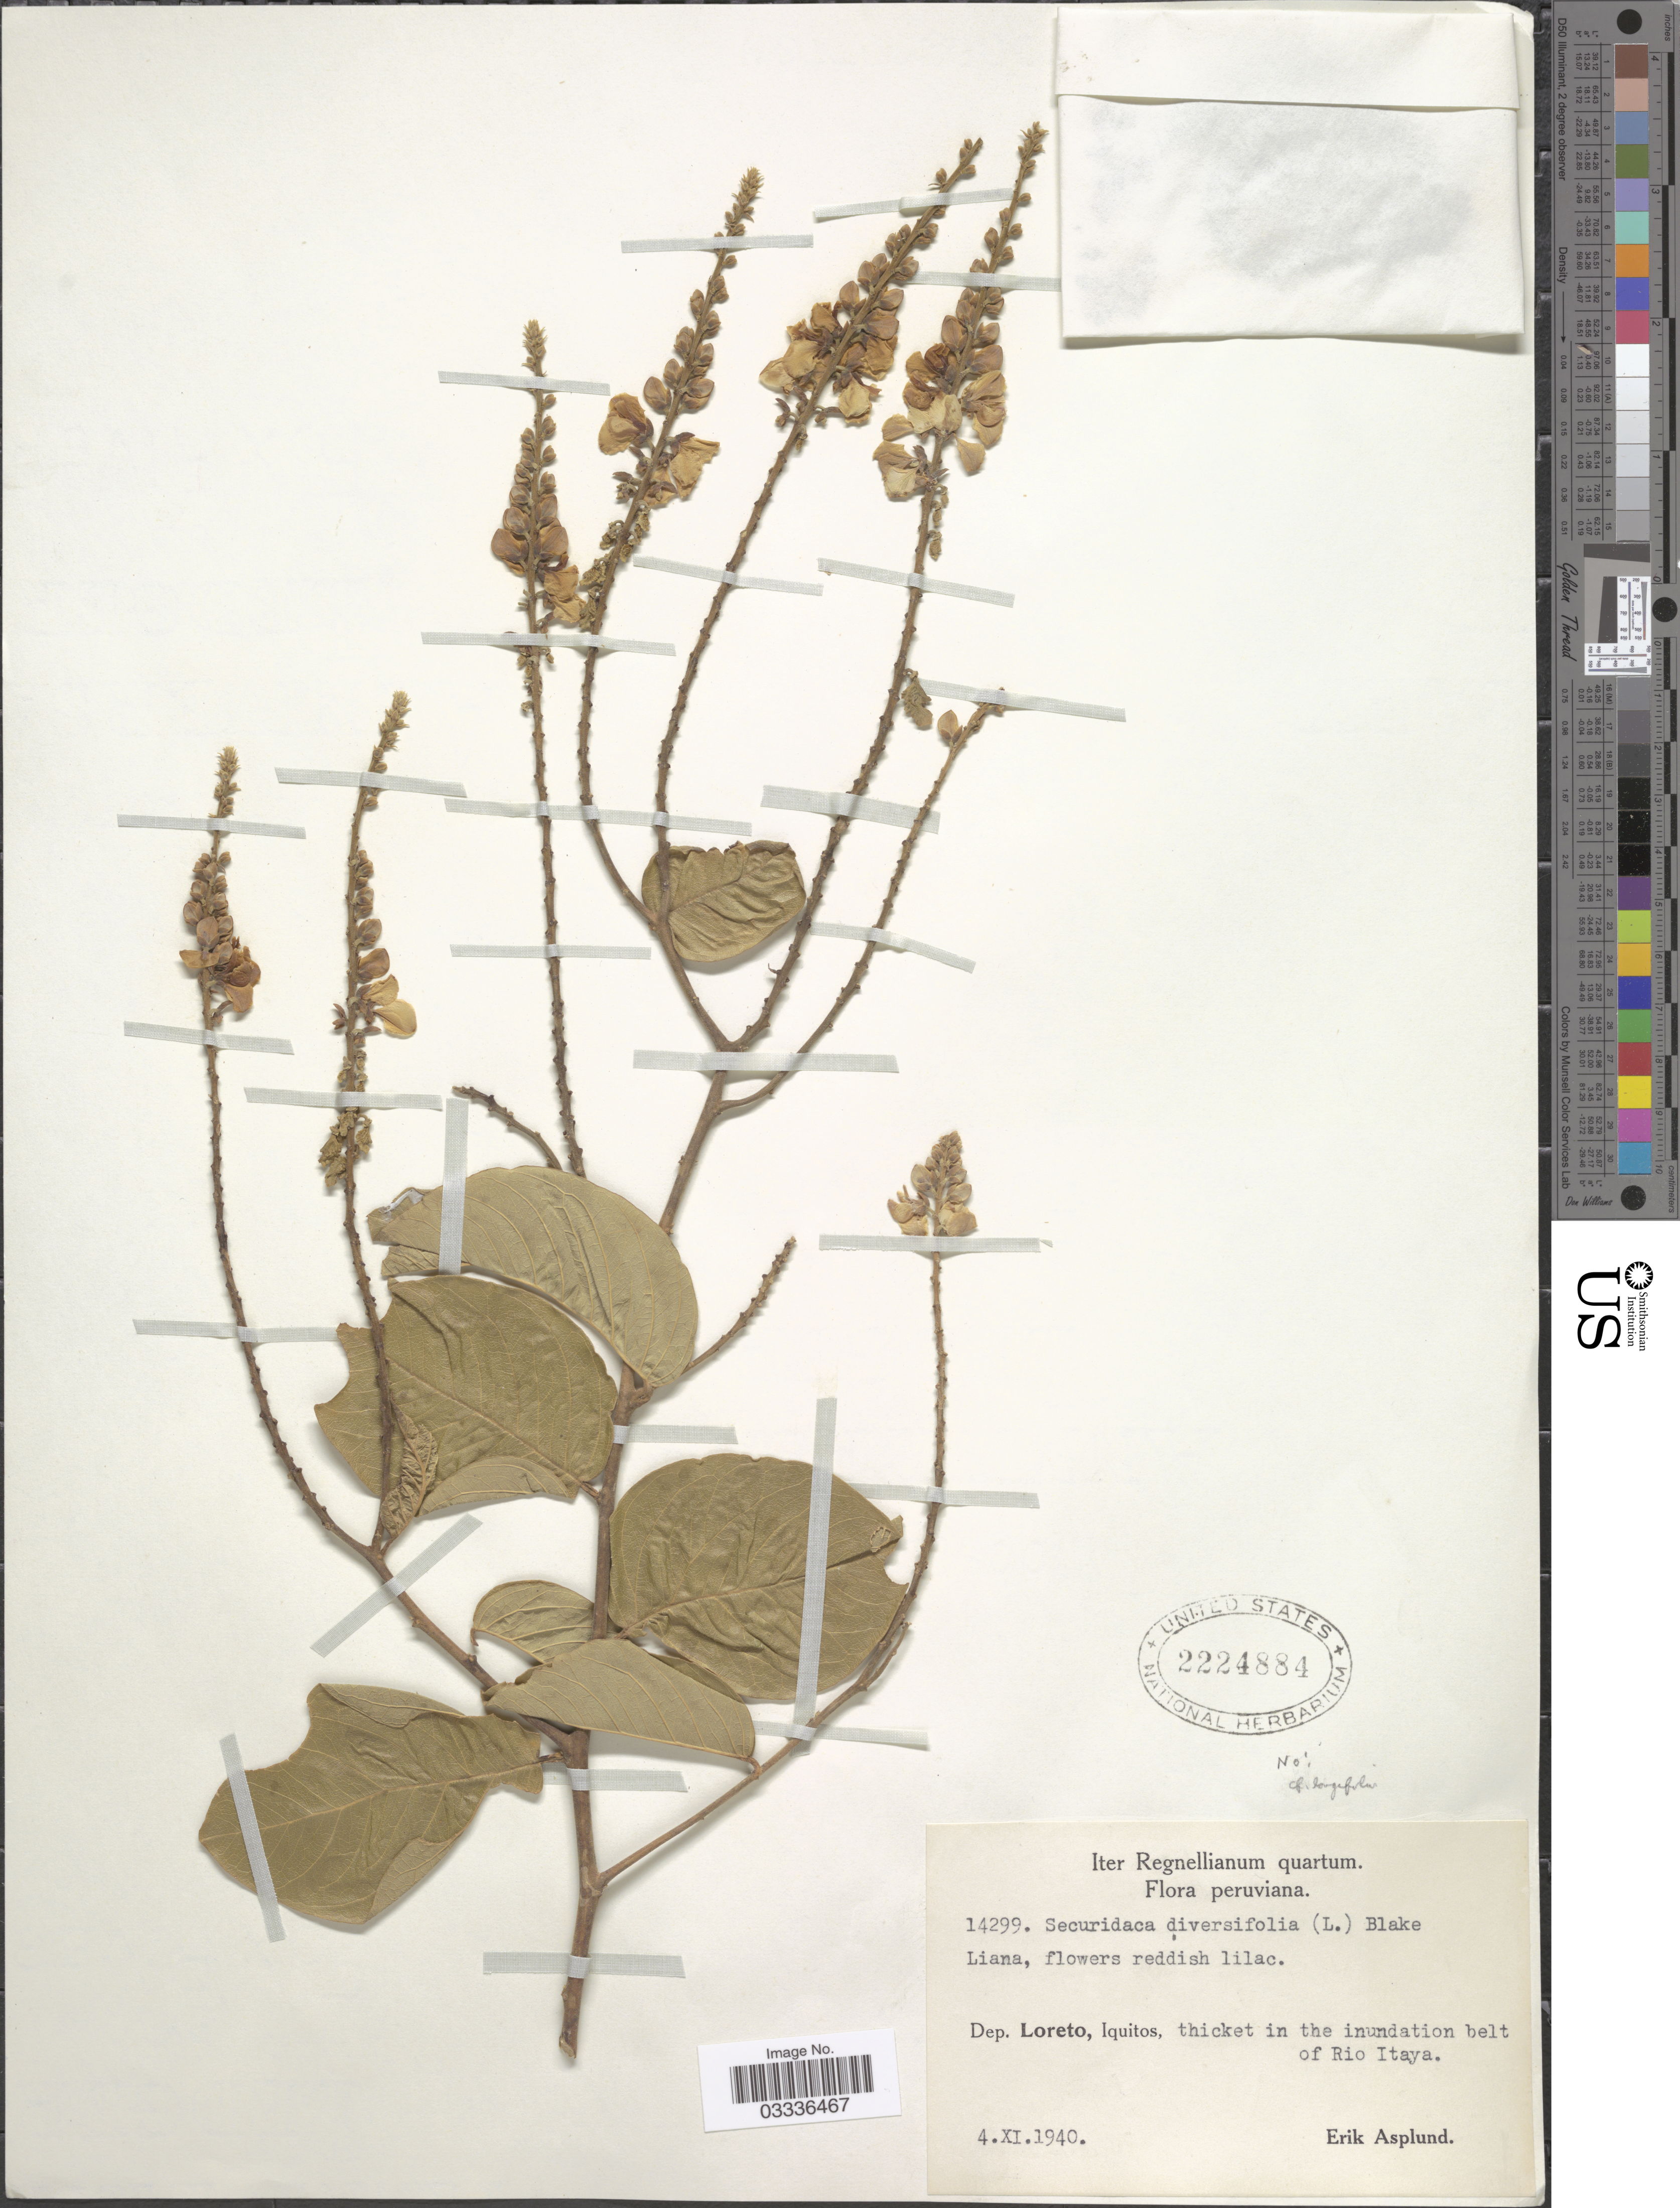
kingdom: Plantae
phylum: Tracheophyta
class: Magnoliopsida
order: Fabales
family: Polygalaceae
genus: Securidaca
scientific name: Securidaca longifolia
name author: Poepp. & Endl.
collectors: E. Asplund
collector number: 14299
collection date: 1940-11-04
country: Peru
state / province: Loreto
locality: Dept. Loreto, Iquitos, thicket in the inundation belt of Rio Itaya.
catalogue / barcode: US 2224884